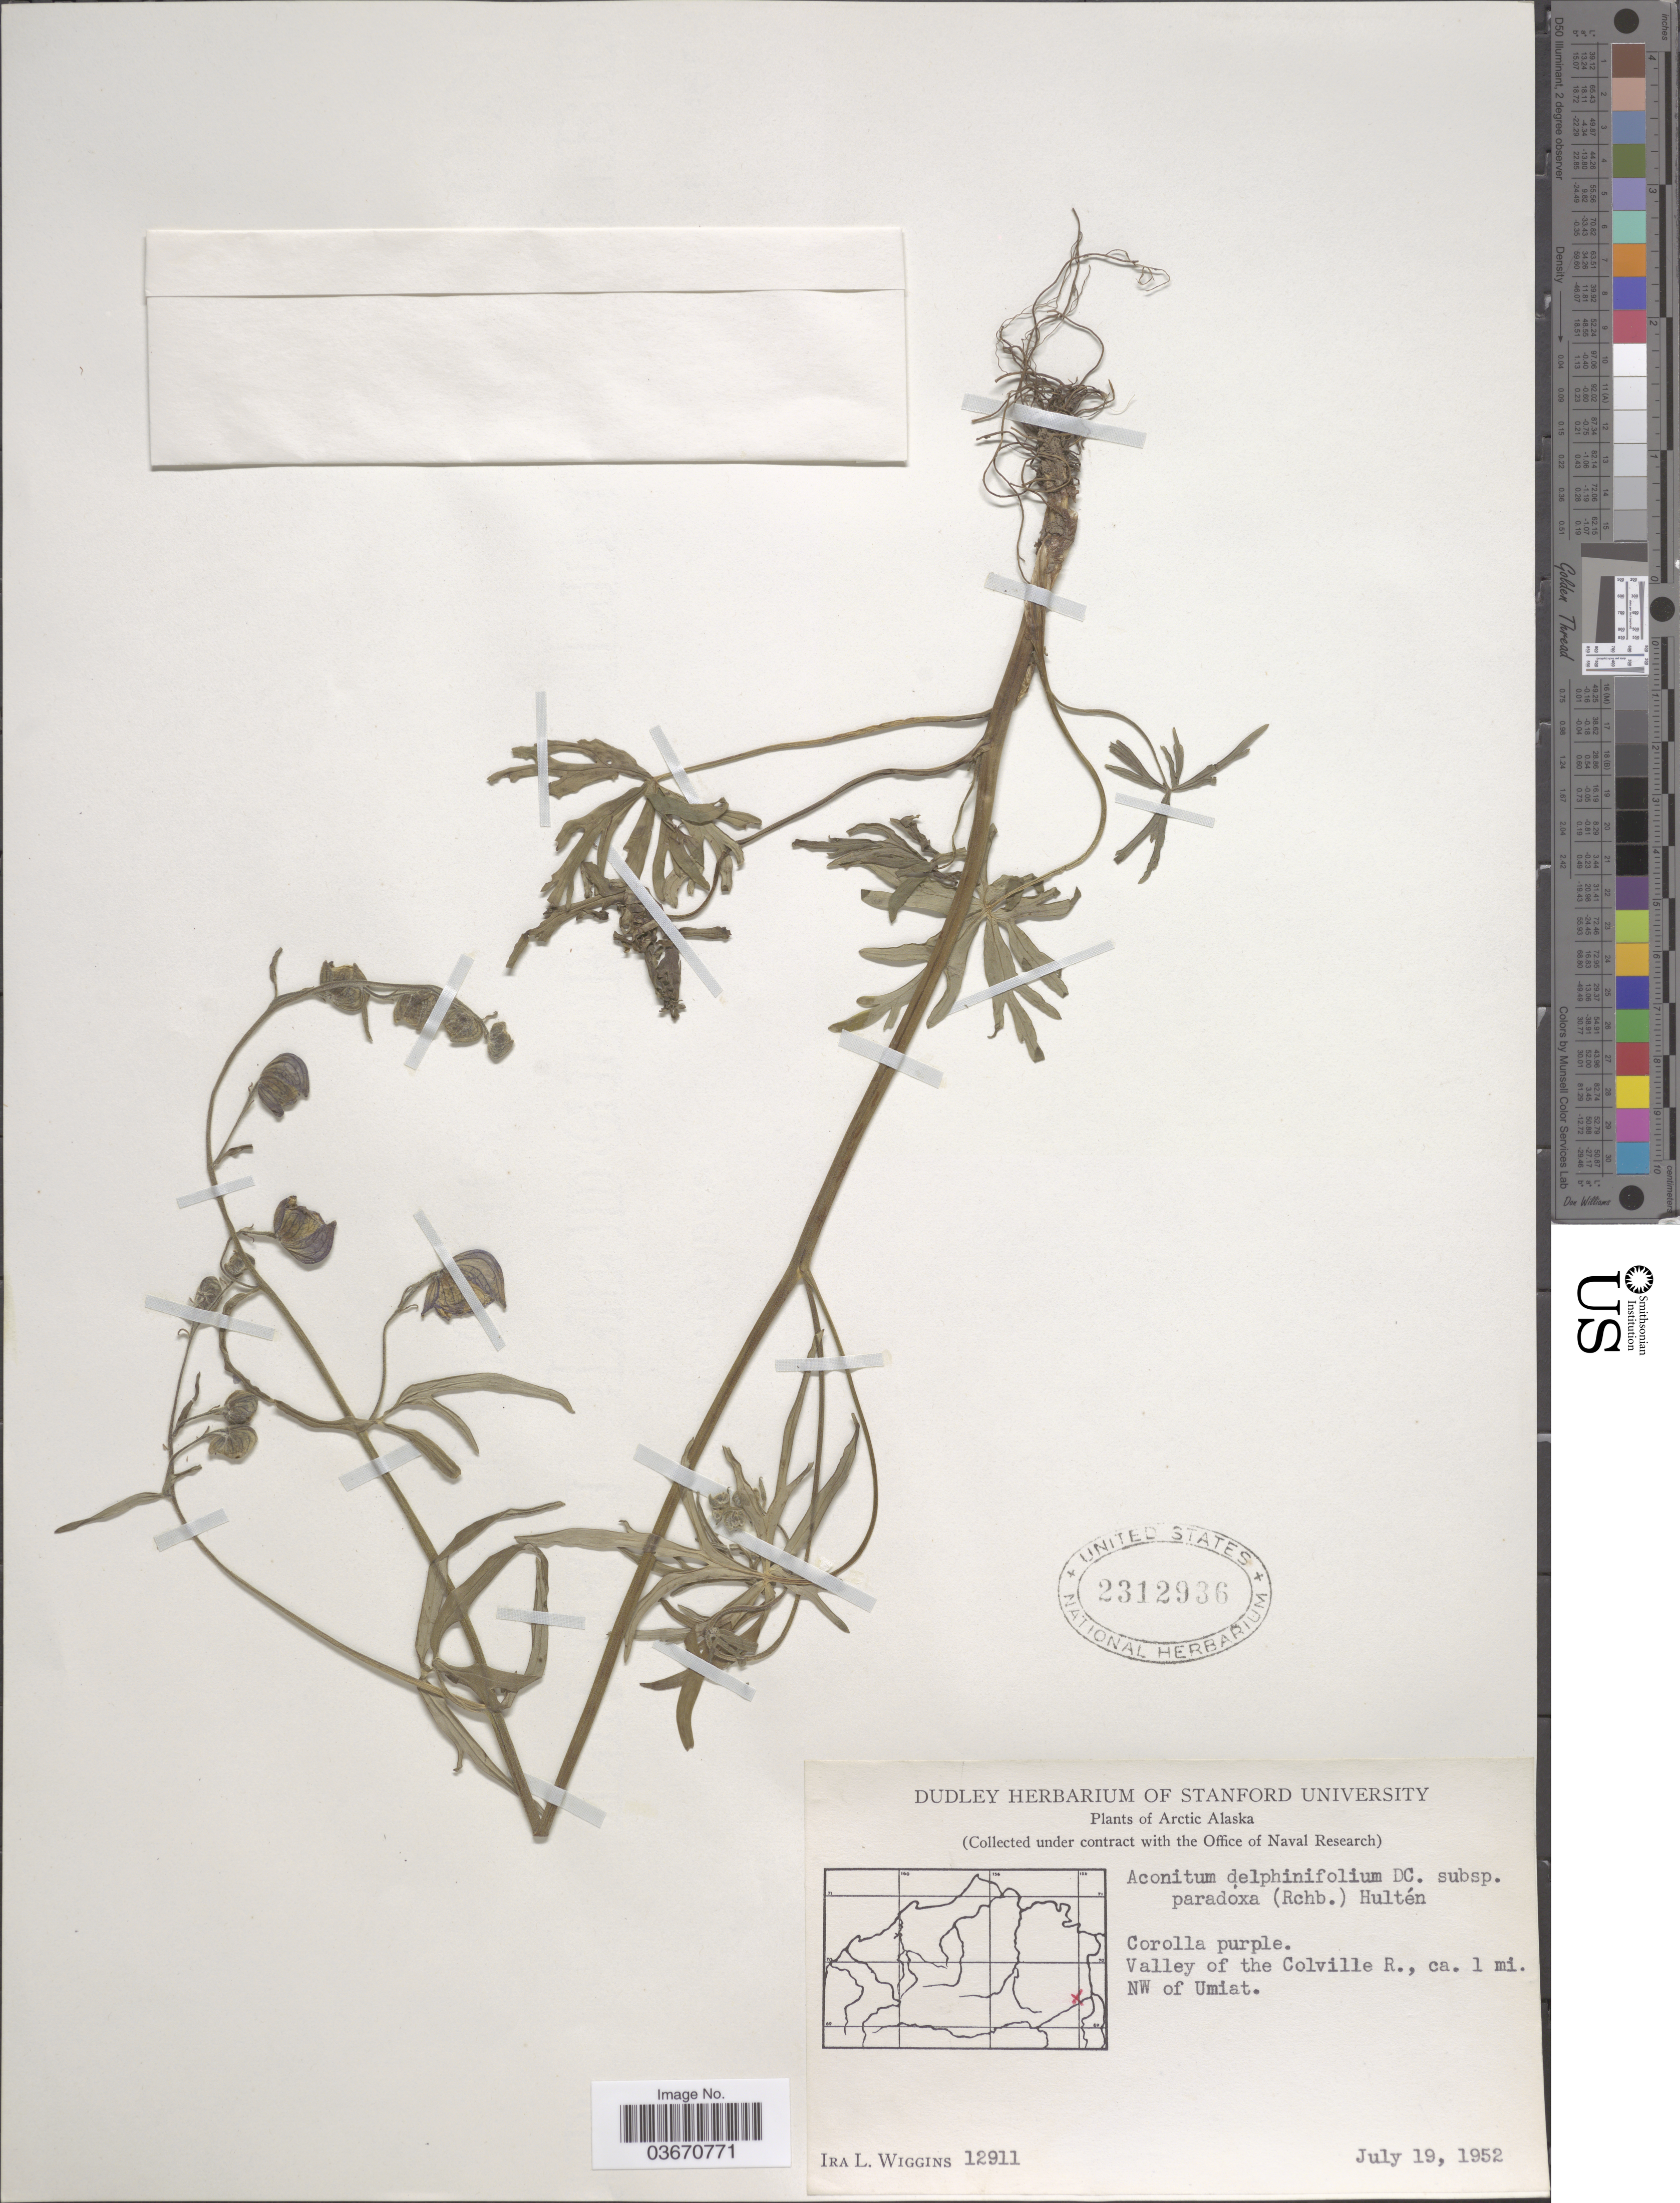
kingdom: Plantae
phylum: Tracheophyta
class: Magnoliopsida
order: Ranunculales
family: Ranunculaceae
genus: Aconitum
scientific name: Aconitum delphinifolium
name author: DC.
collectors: I. L. Wiggins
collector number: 12911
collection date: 1952-07-19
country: United States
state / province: Alaska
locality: Arctic Alaska. Valley of the Colville R., ca. 1 mi. NW of Umiat.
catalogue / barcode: US 2312936